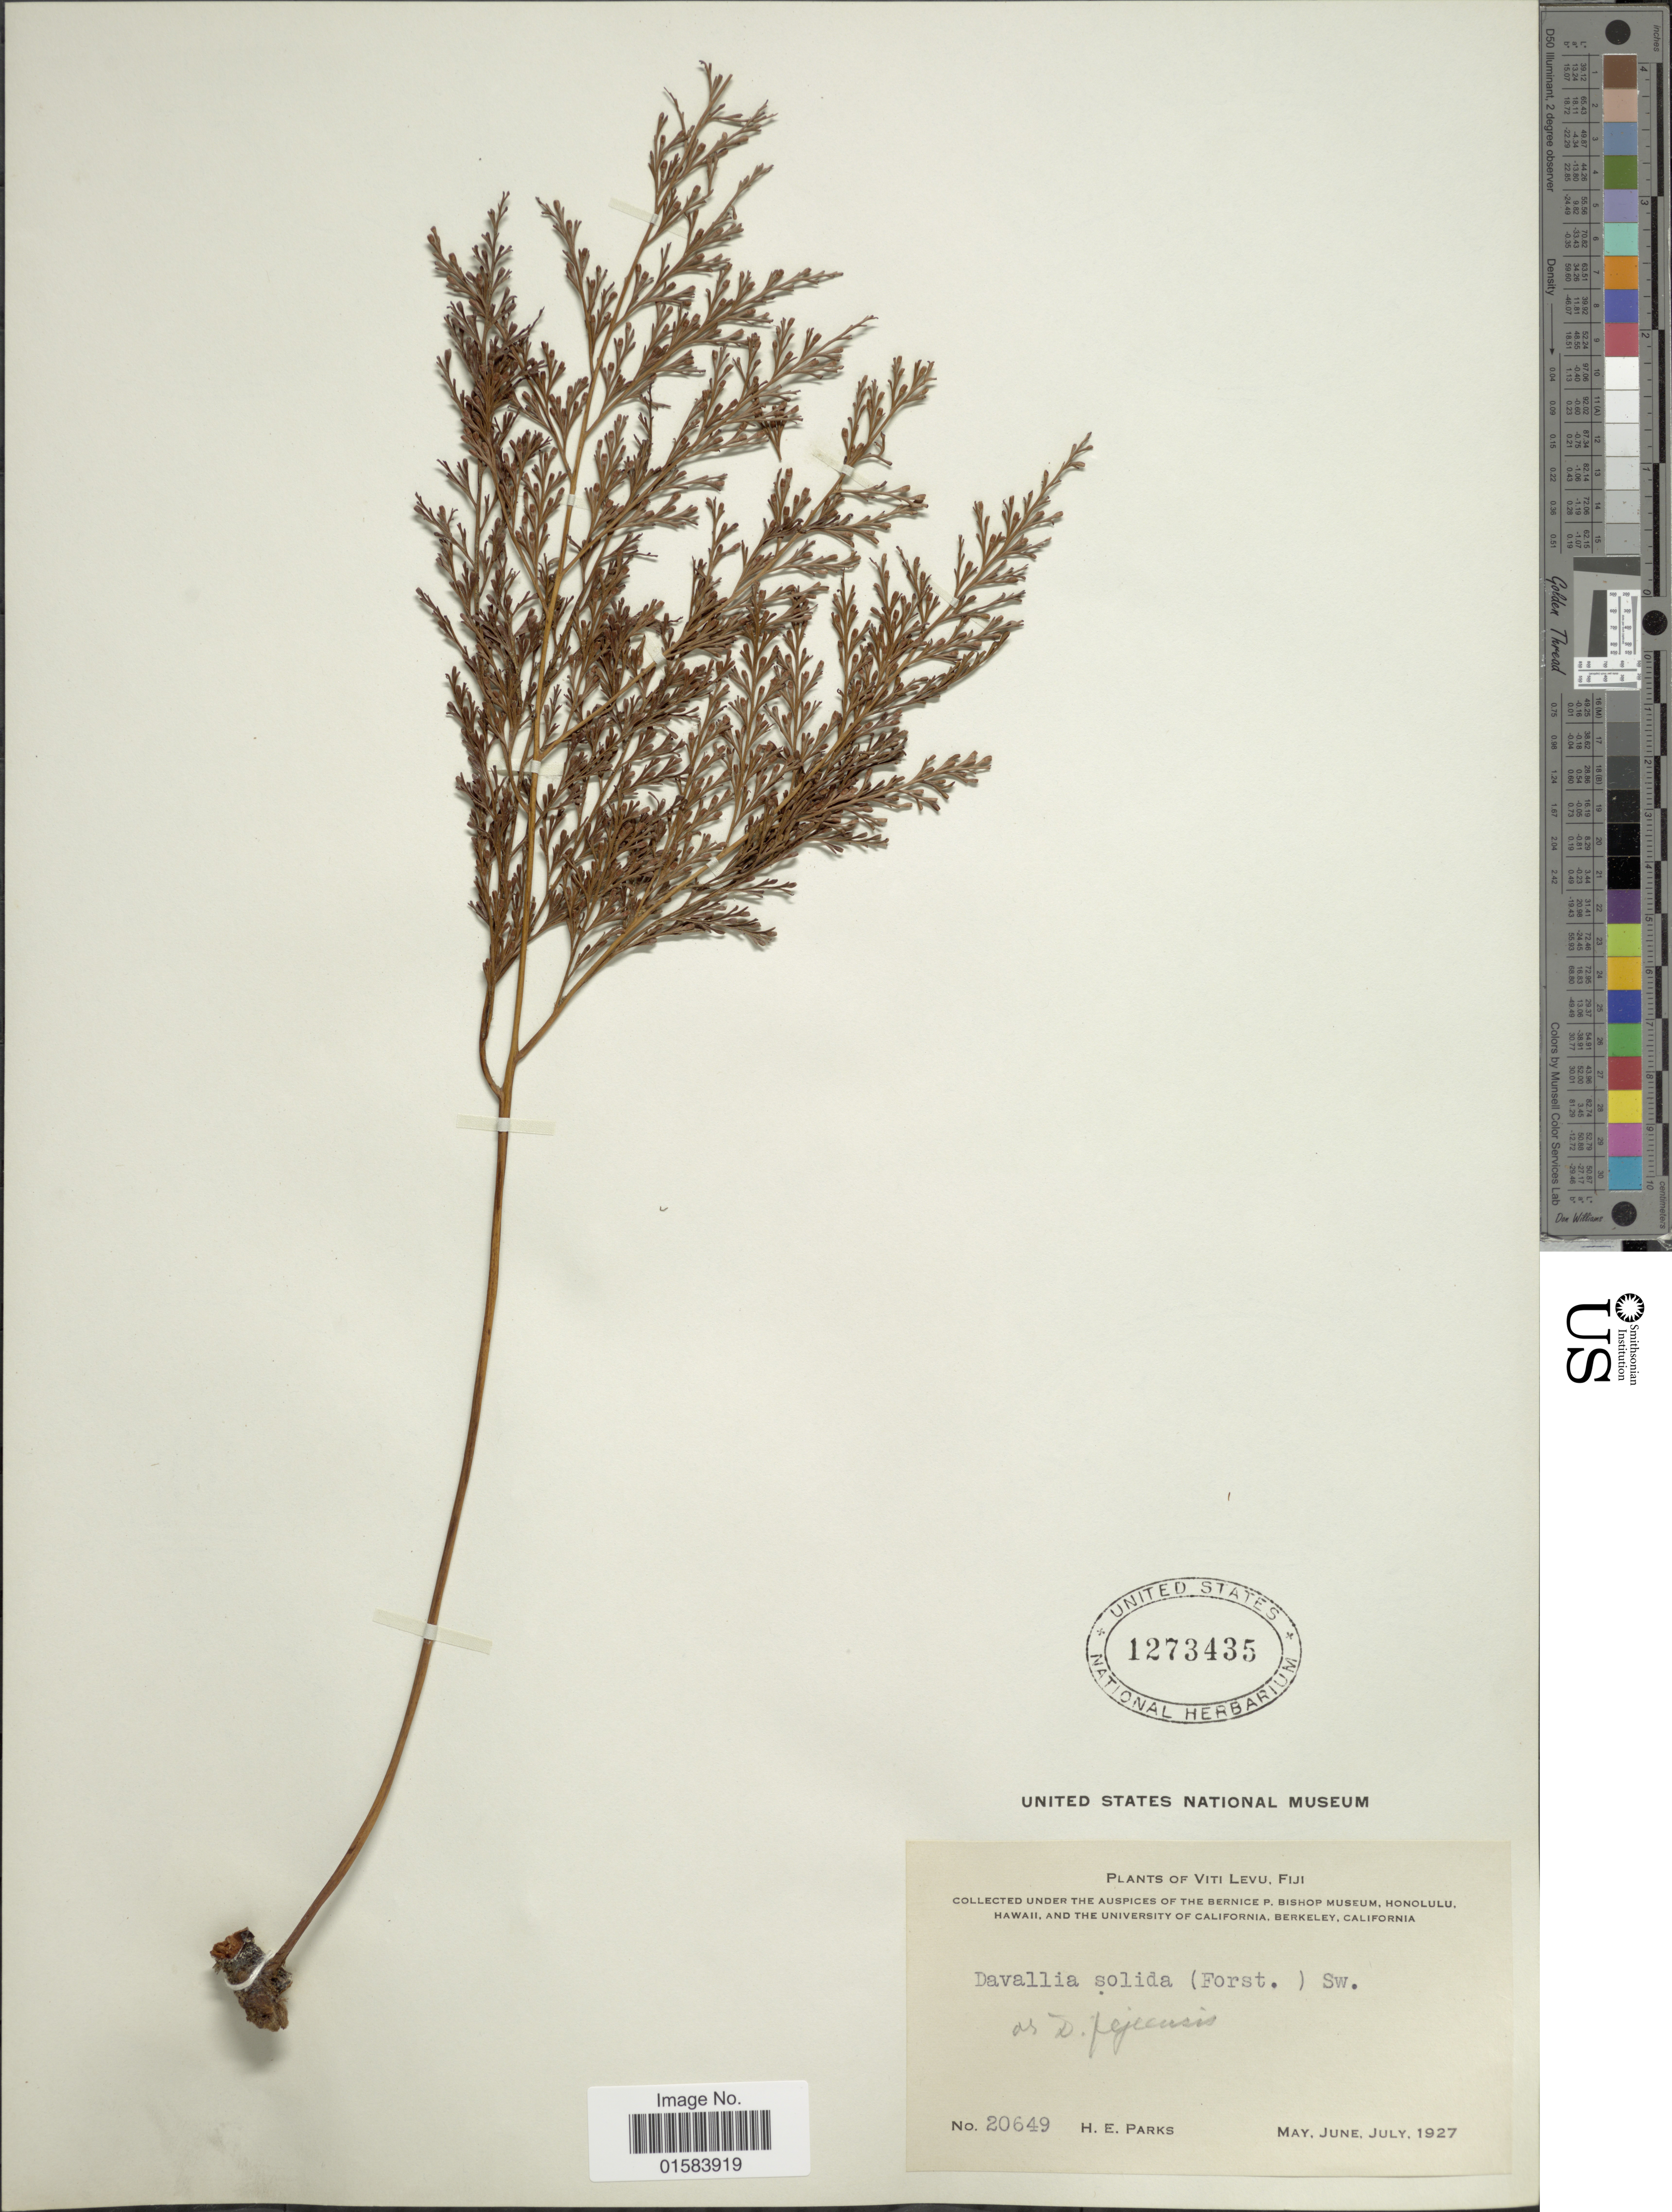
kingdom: Plantae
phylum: Tracheophyta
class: Polypodiopsida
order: Polypodiales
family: Davalliaceae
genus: Davallia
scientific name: Davallia solida var. fejeensis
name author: (Hook.) Noot.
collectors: H. E. Parks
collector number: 20649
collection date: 1927-05/1927-07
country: Fiji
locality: Viti Levu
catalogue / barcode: US 1273435